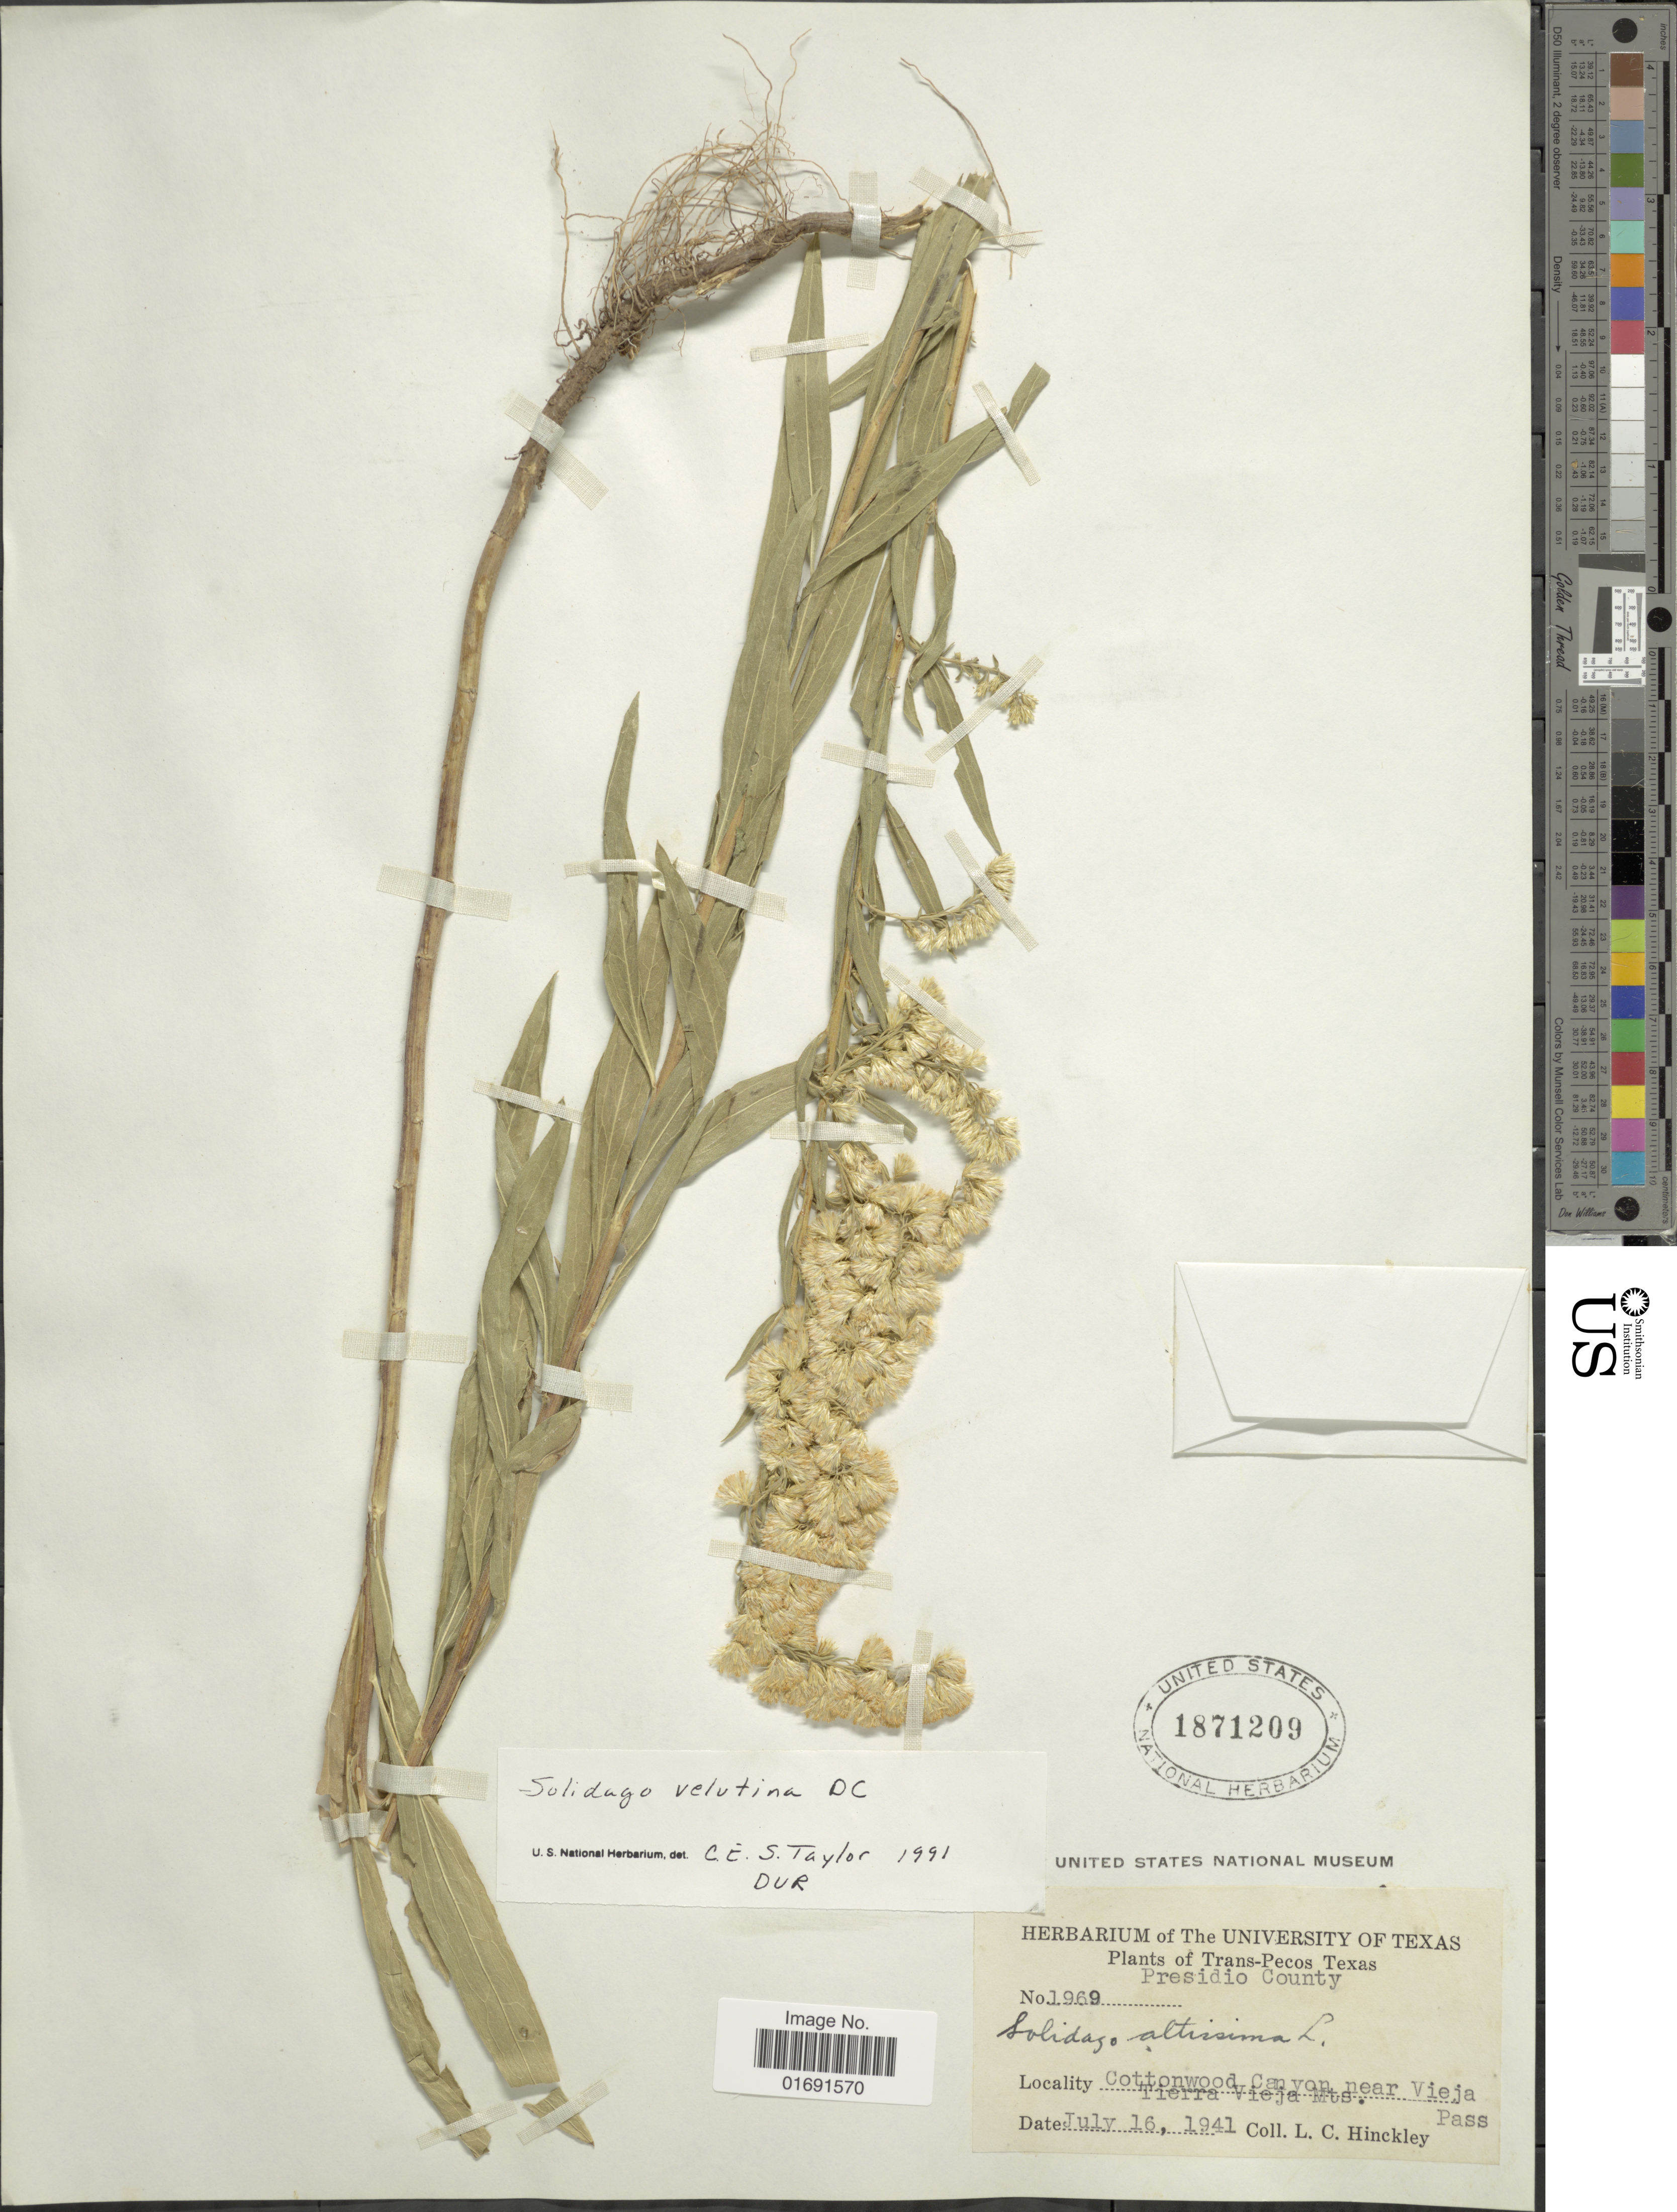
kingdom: Plantae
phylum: Tracheophyta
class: Magnoliopsida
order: Asterales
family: Asteraceae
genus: Solidago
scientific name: Solidago velutina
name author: DC.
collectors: L. Hinckley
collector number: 1969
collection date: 1941-07-16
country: United States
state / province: Texas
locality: Trans-Pecos, Presidio County, Cottonwood Canyon near Vieja Pass, Tierra Vieja Mts.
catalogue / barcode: US 1871209